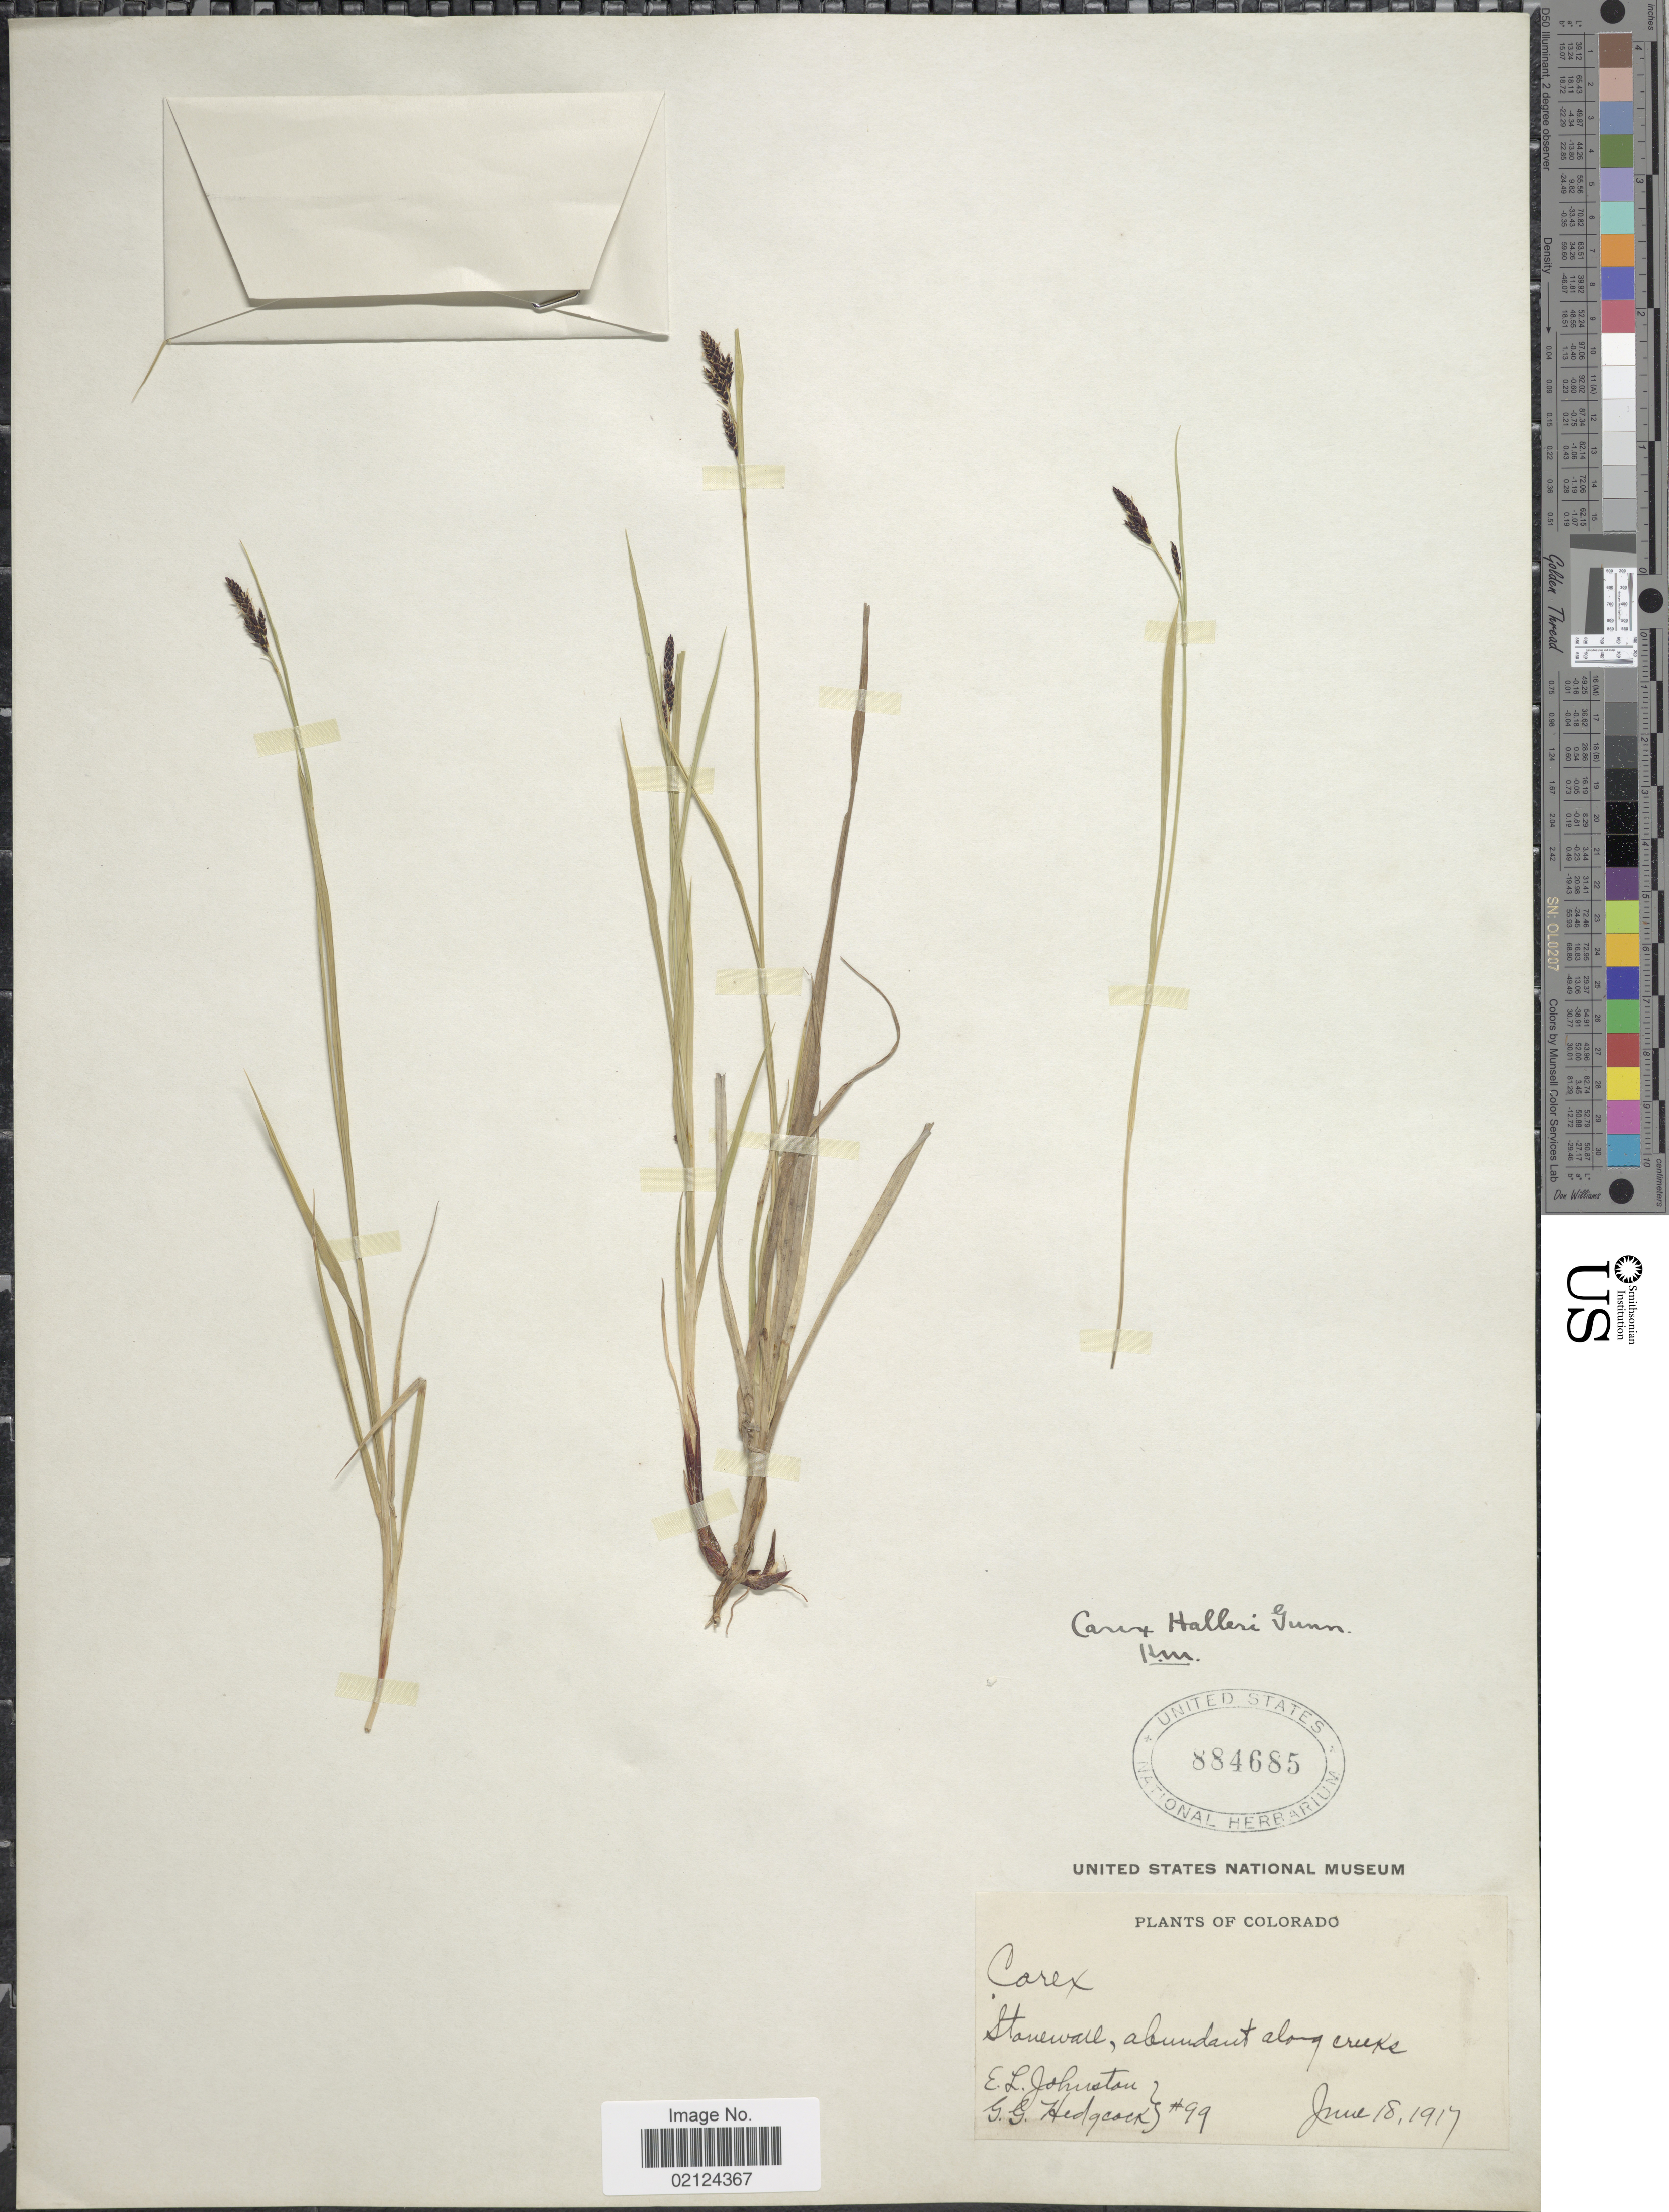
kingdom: Plantae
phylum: Tracheophyta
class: Liliopsida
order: Poales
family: Cyperaceae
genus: Carex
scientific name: Carex media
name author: R. Br.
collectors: E. L. Johnston & G. Hedgcock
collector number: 99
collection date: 1917-06-18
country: United States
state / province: Colorado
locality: Stonewall, along creek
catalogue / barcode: US 884685